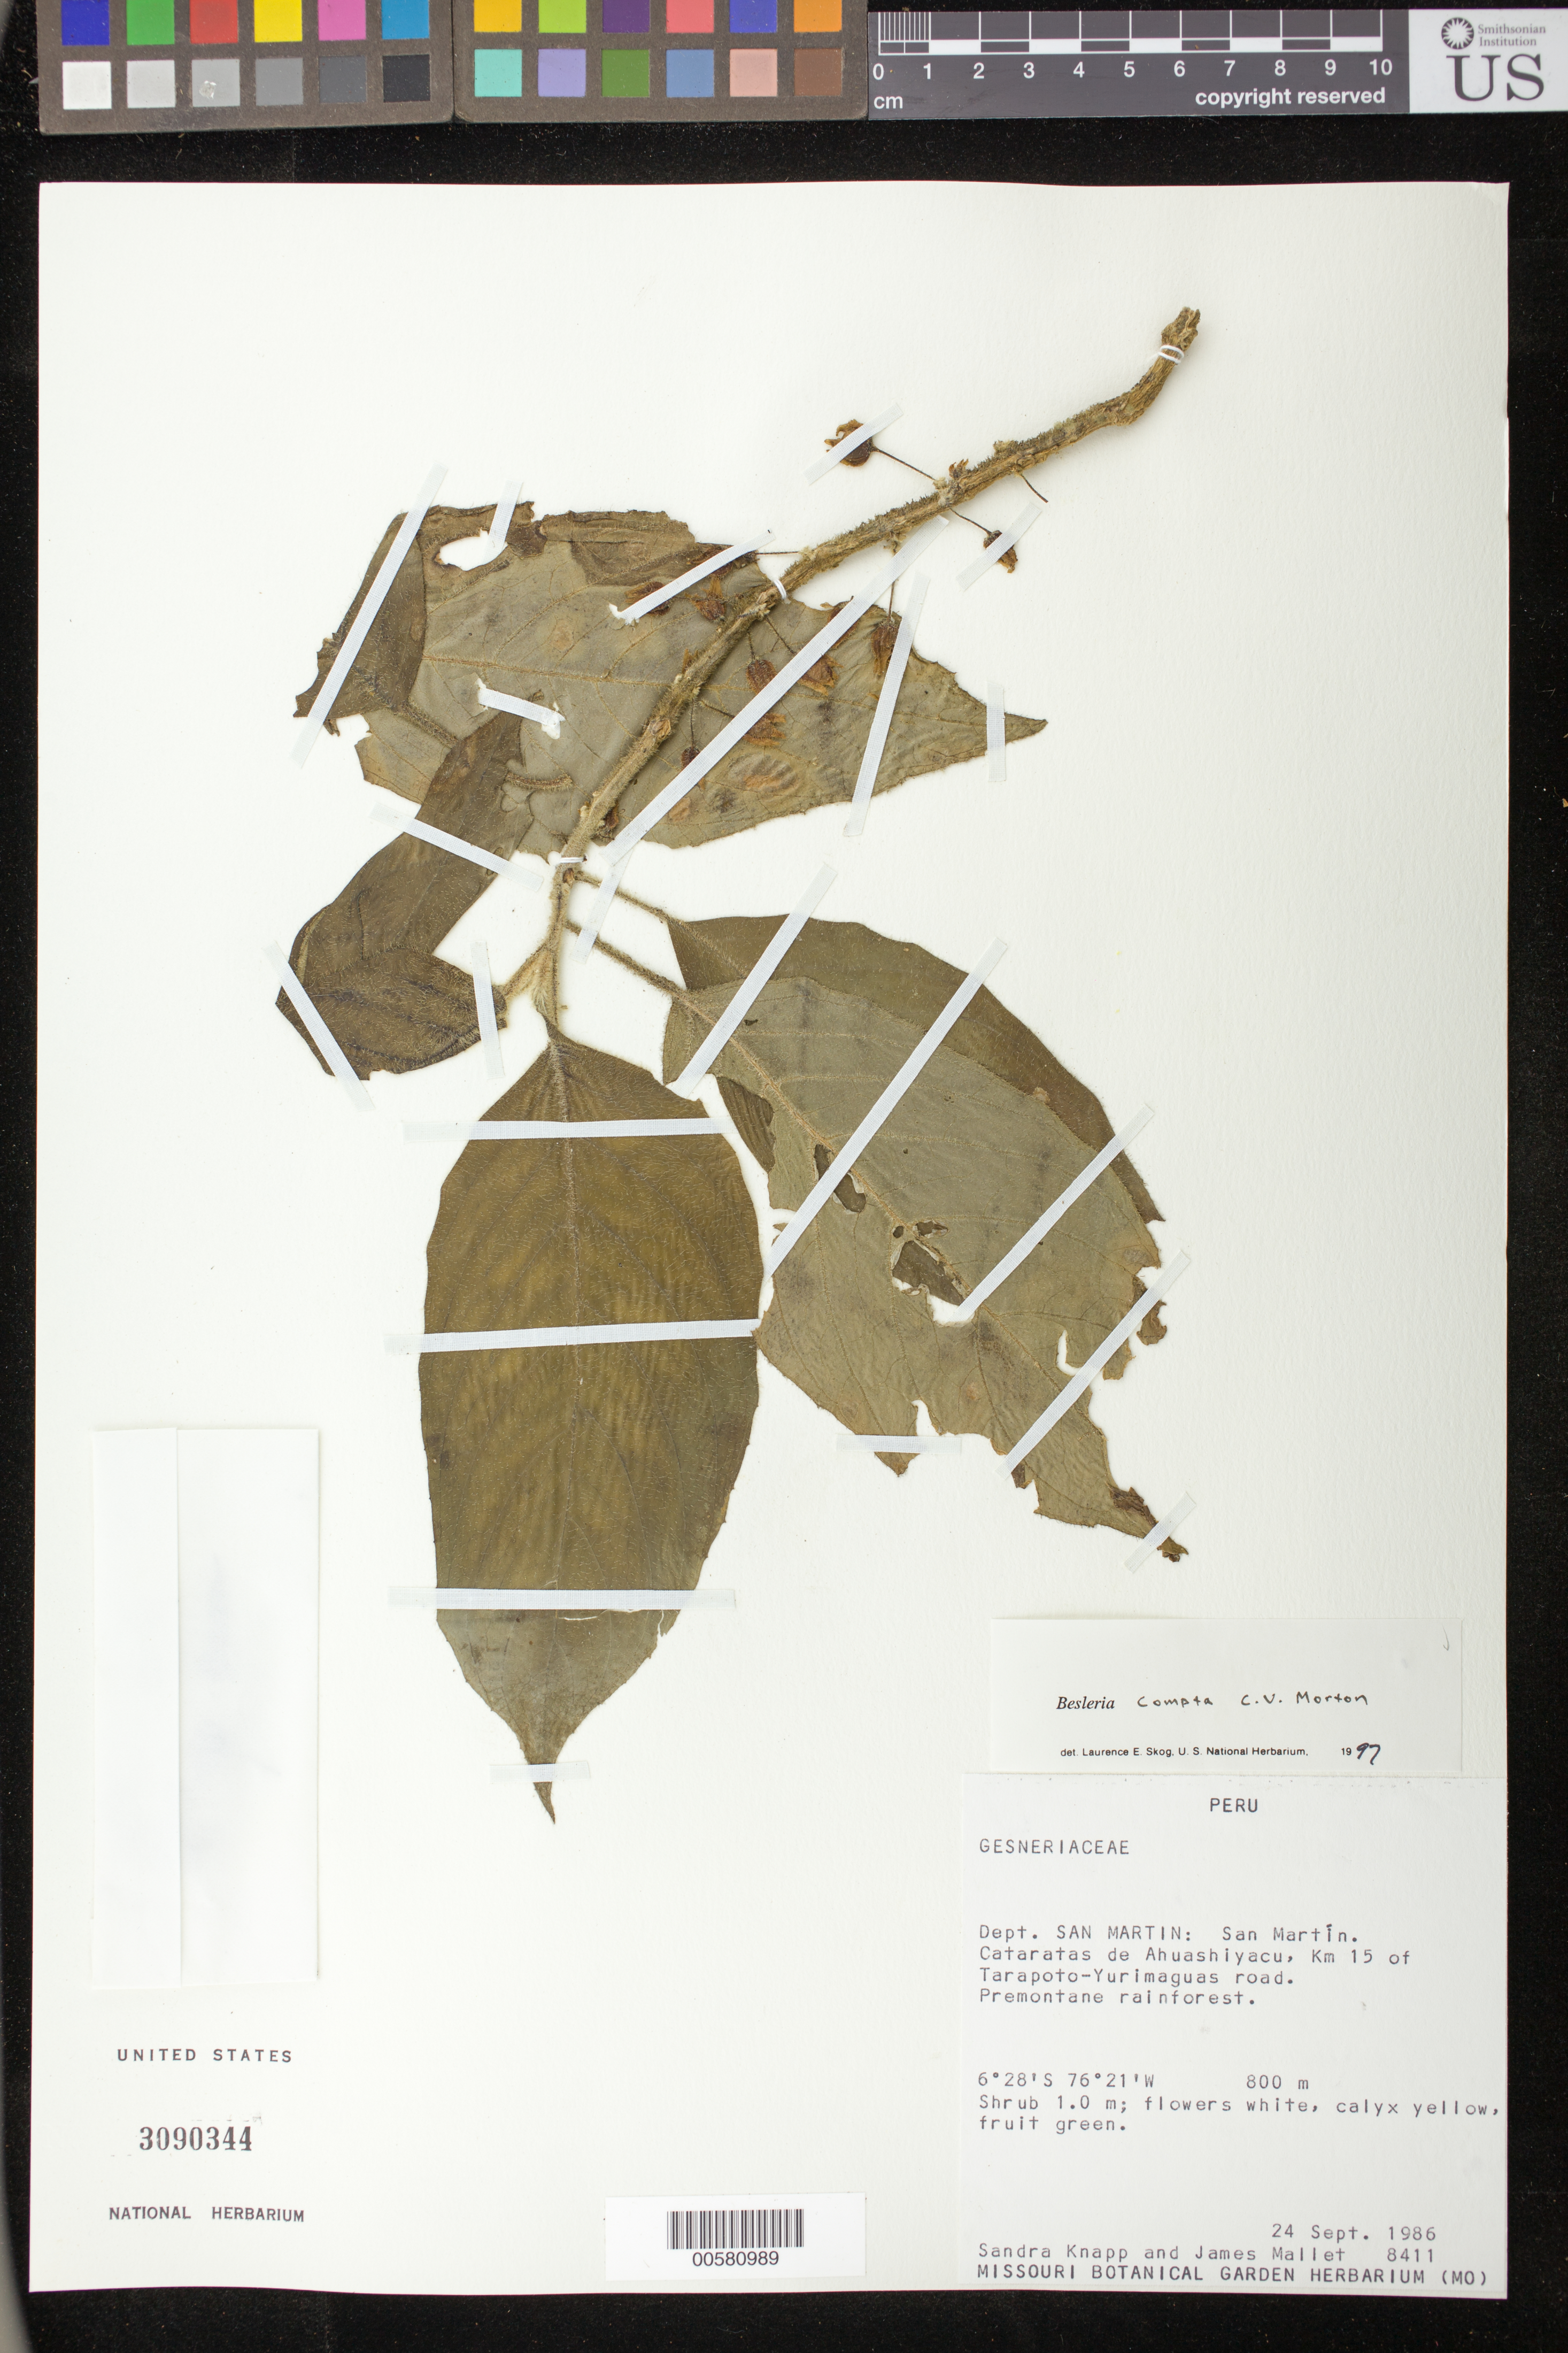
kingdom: Plantae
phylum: Tracheophyta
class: Magnoliopsida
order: Lamiales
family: Gesneriaceae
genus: Besleria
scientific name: Besleria compta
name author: C.V. Morton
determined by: Skog, Laurence E.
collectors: S. Knapp & J. Mallet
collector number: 8411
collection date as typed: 24 Sep 1986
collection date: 1986-09-24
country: Peru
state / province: San Martín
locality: San Martín; Cataratas de Ahuashiyacu, km 15 of Tarapoto - Yurimaguas road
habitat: Premontane rainforest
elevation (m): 800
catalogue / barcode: US 3090344